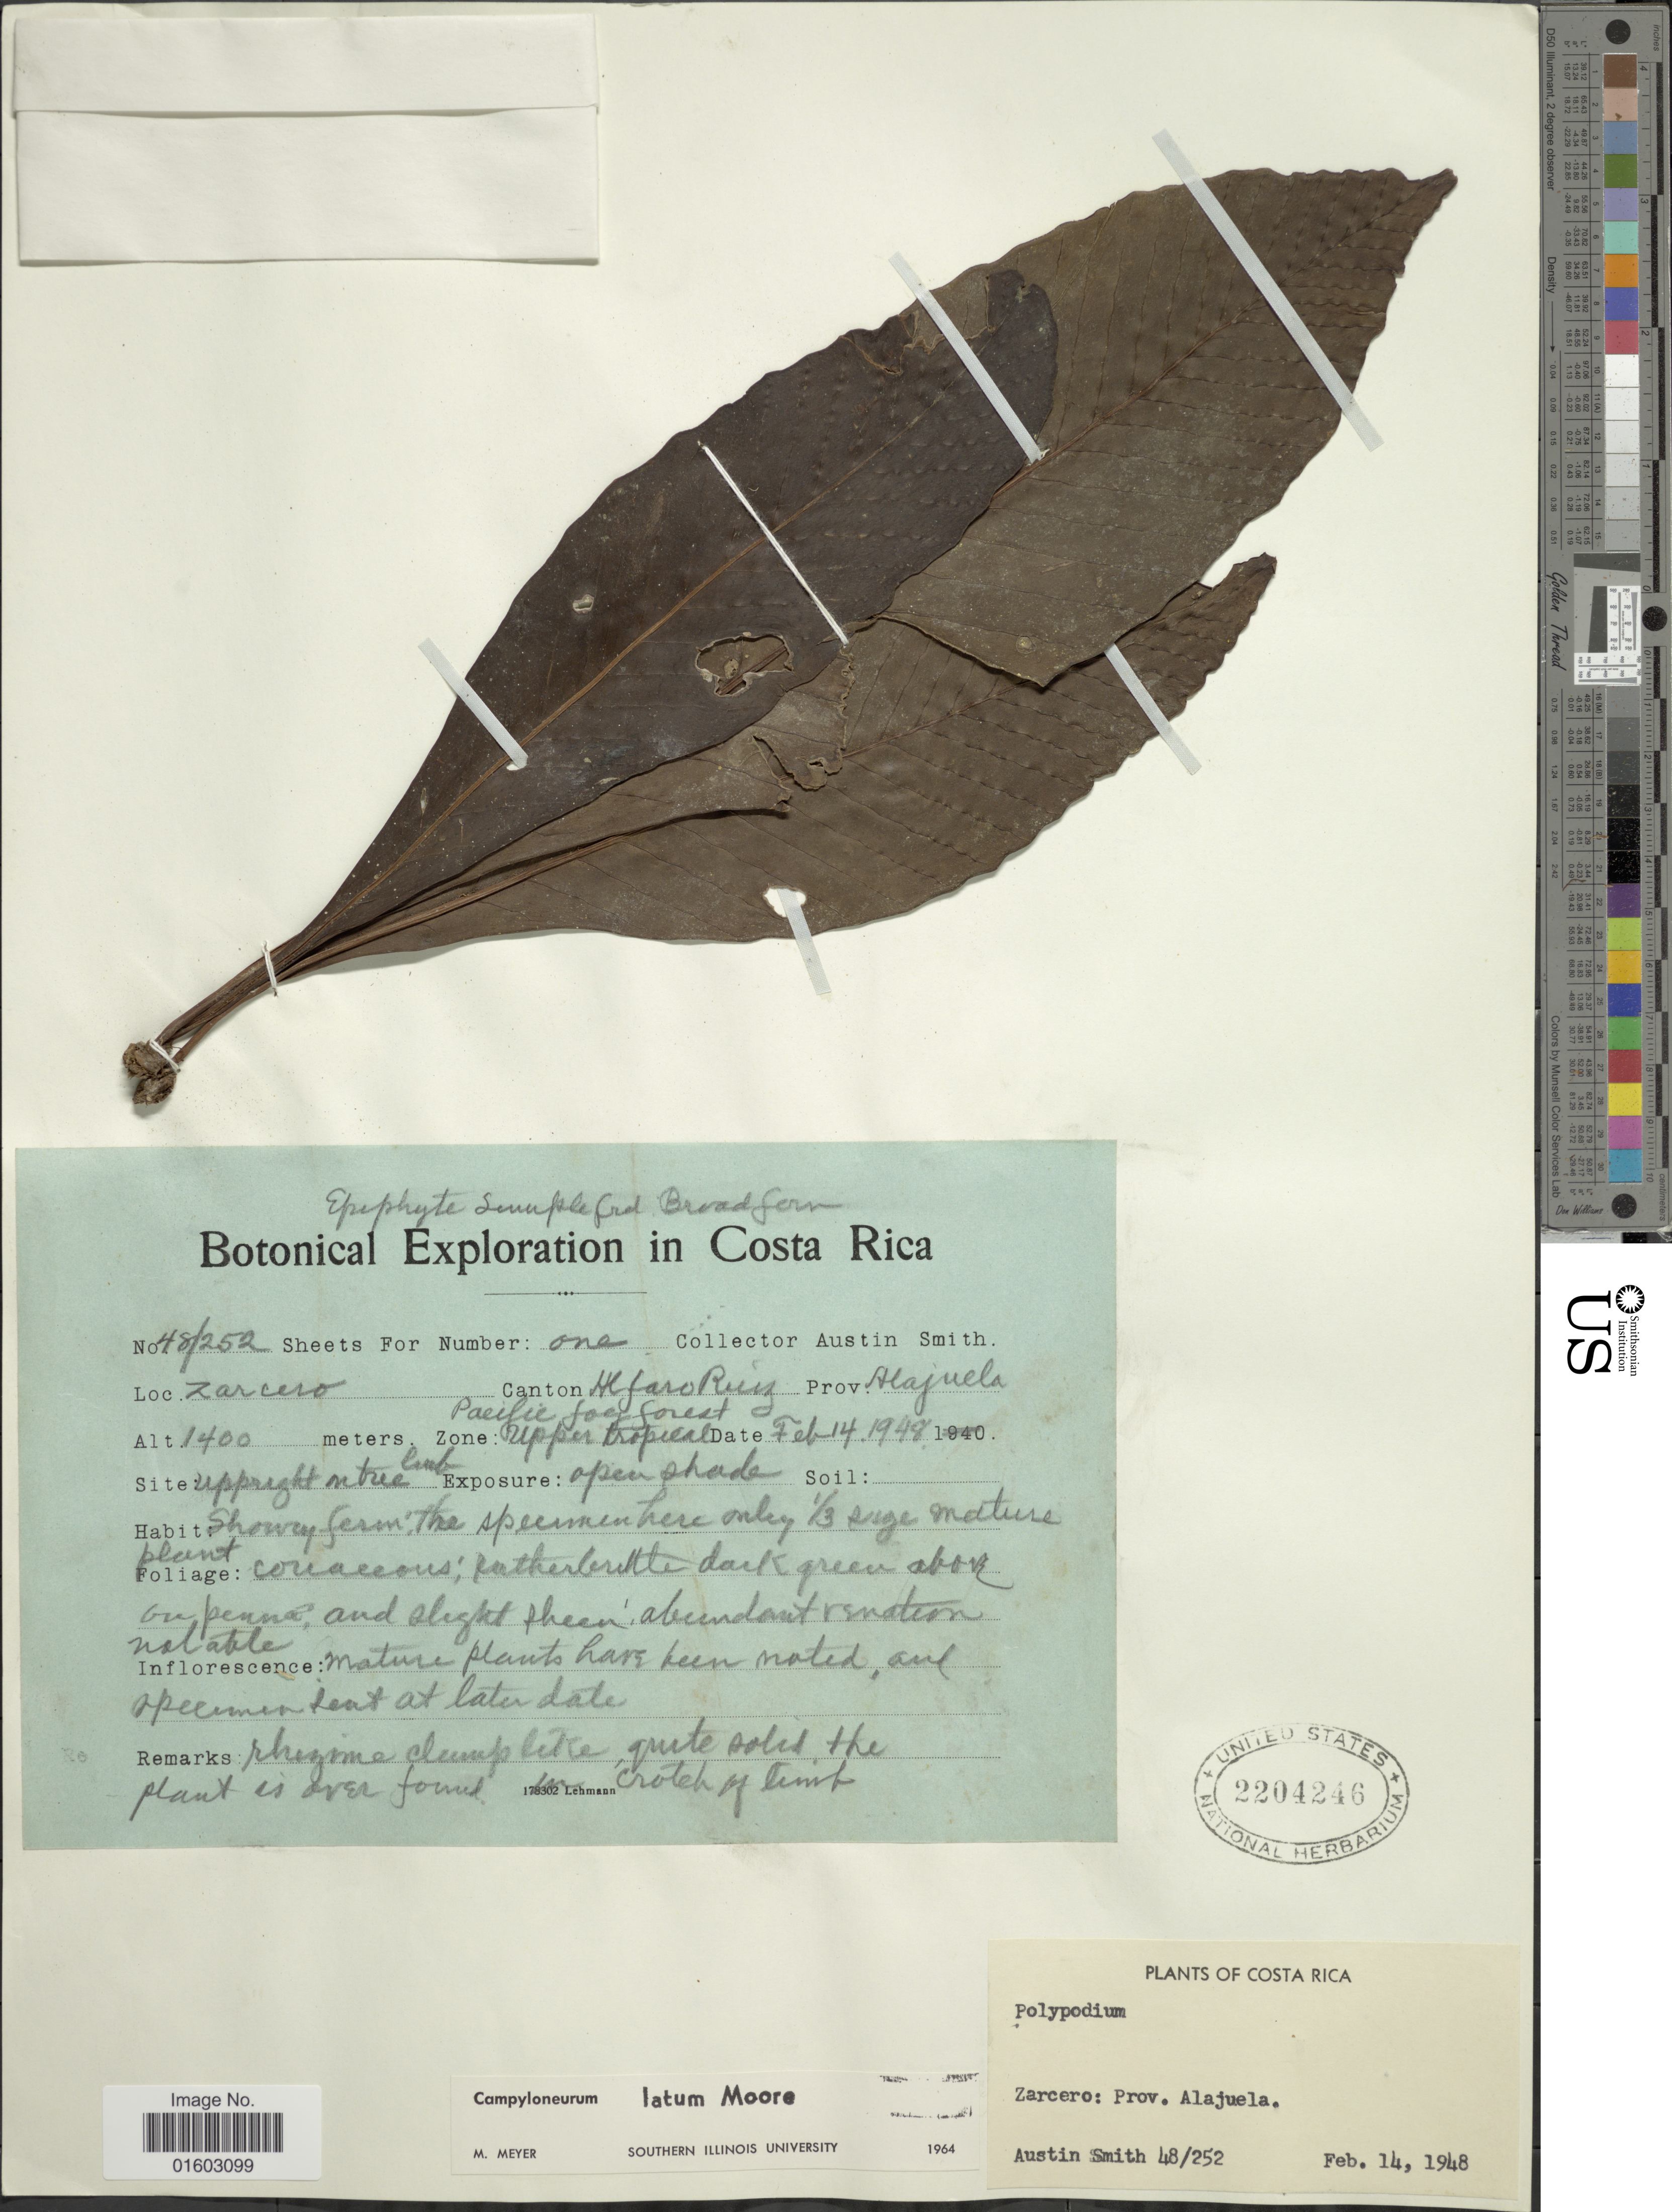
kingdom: Plantae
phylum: Tracheophyta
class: Polypodiopsida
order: Polypodiales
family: Polypodiaceae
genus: Campyloneurum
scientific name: Campyloneurum latum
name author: T. Moore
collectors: Aust P. Smith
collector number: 48-252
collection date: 1948-02-14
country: Costa Rica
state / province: Alajuela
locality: Zarcero. Canton Helfaro Ruiz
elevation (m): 1400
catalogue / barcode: US 2204246